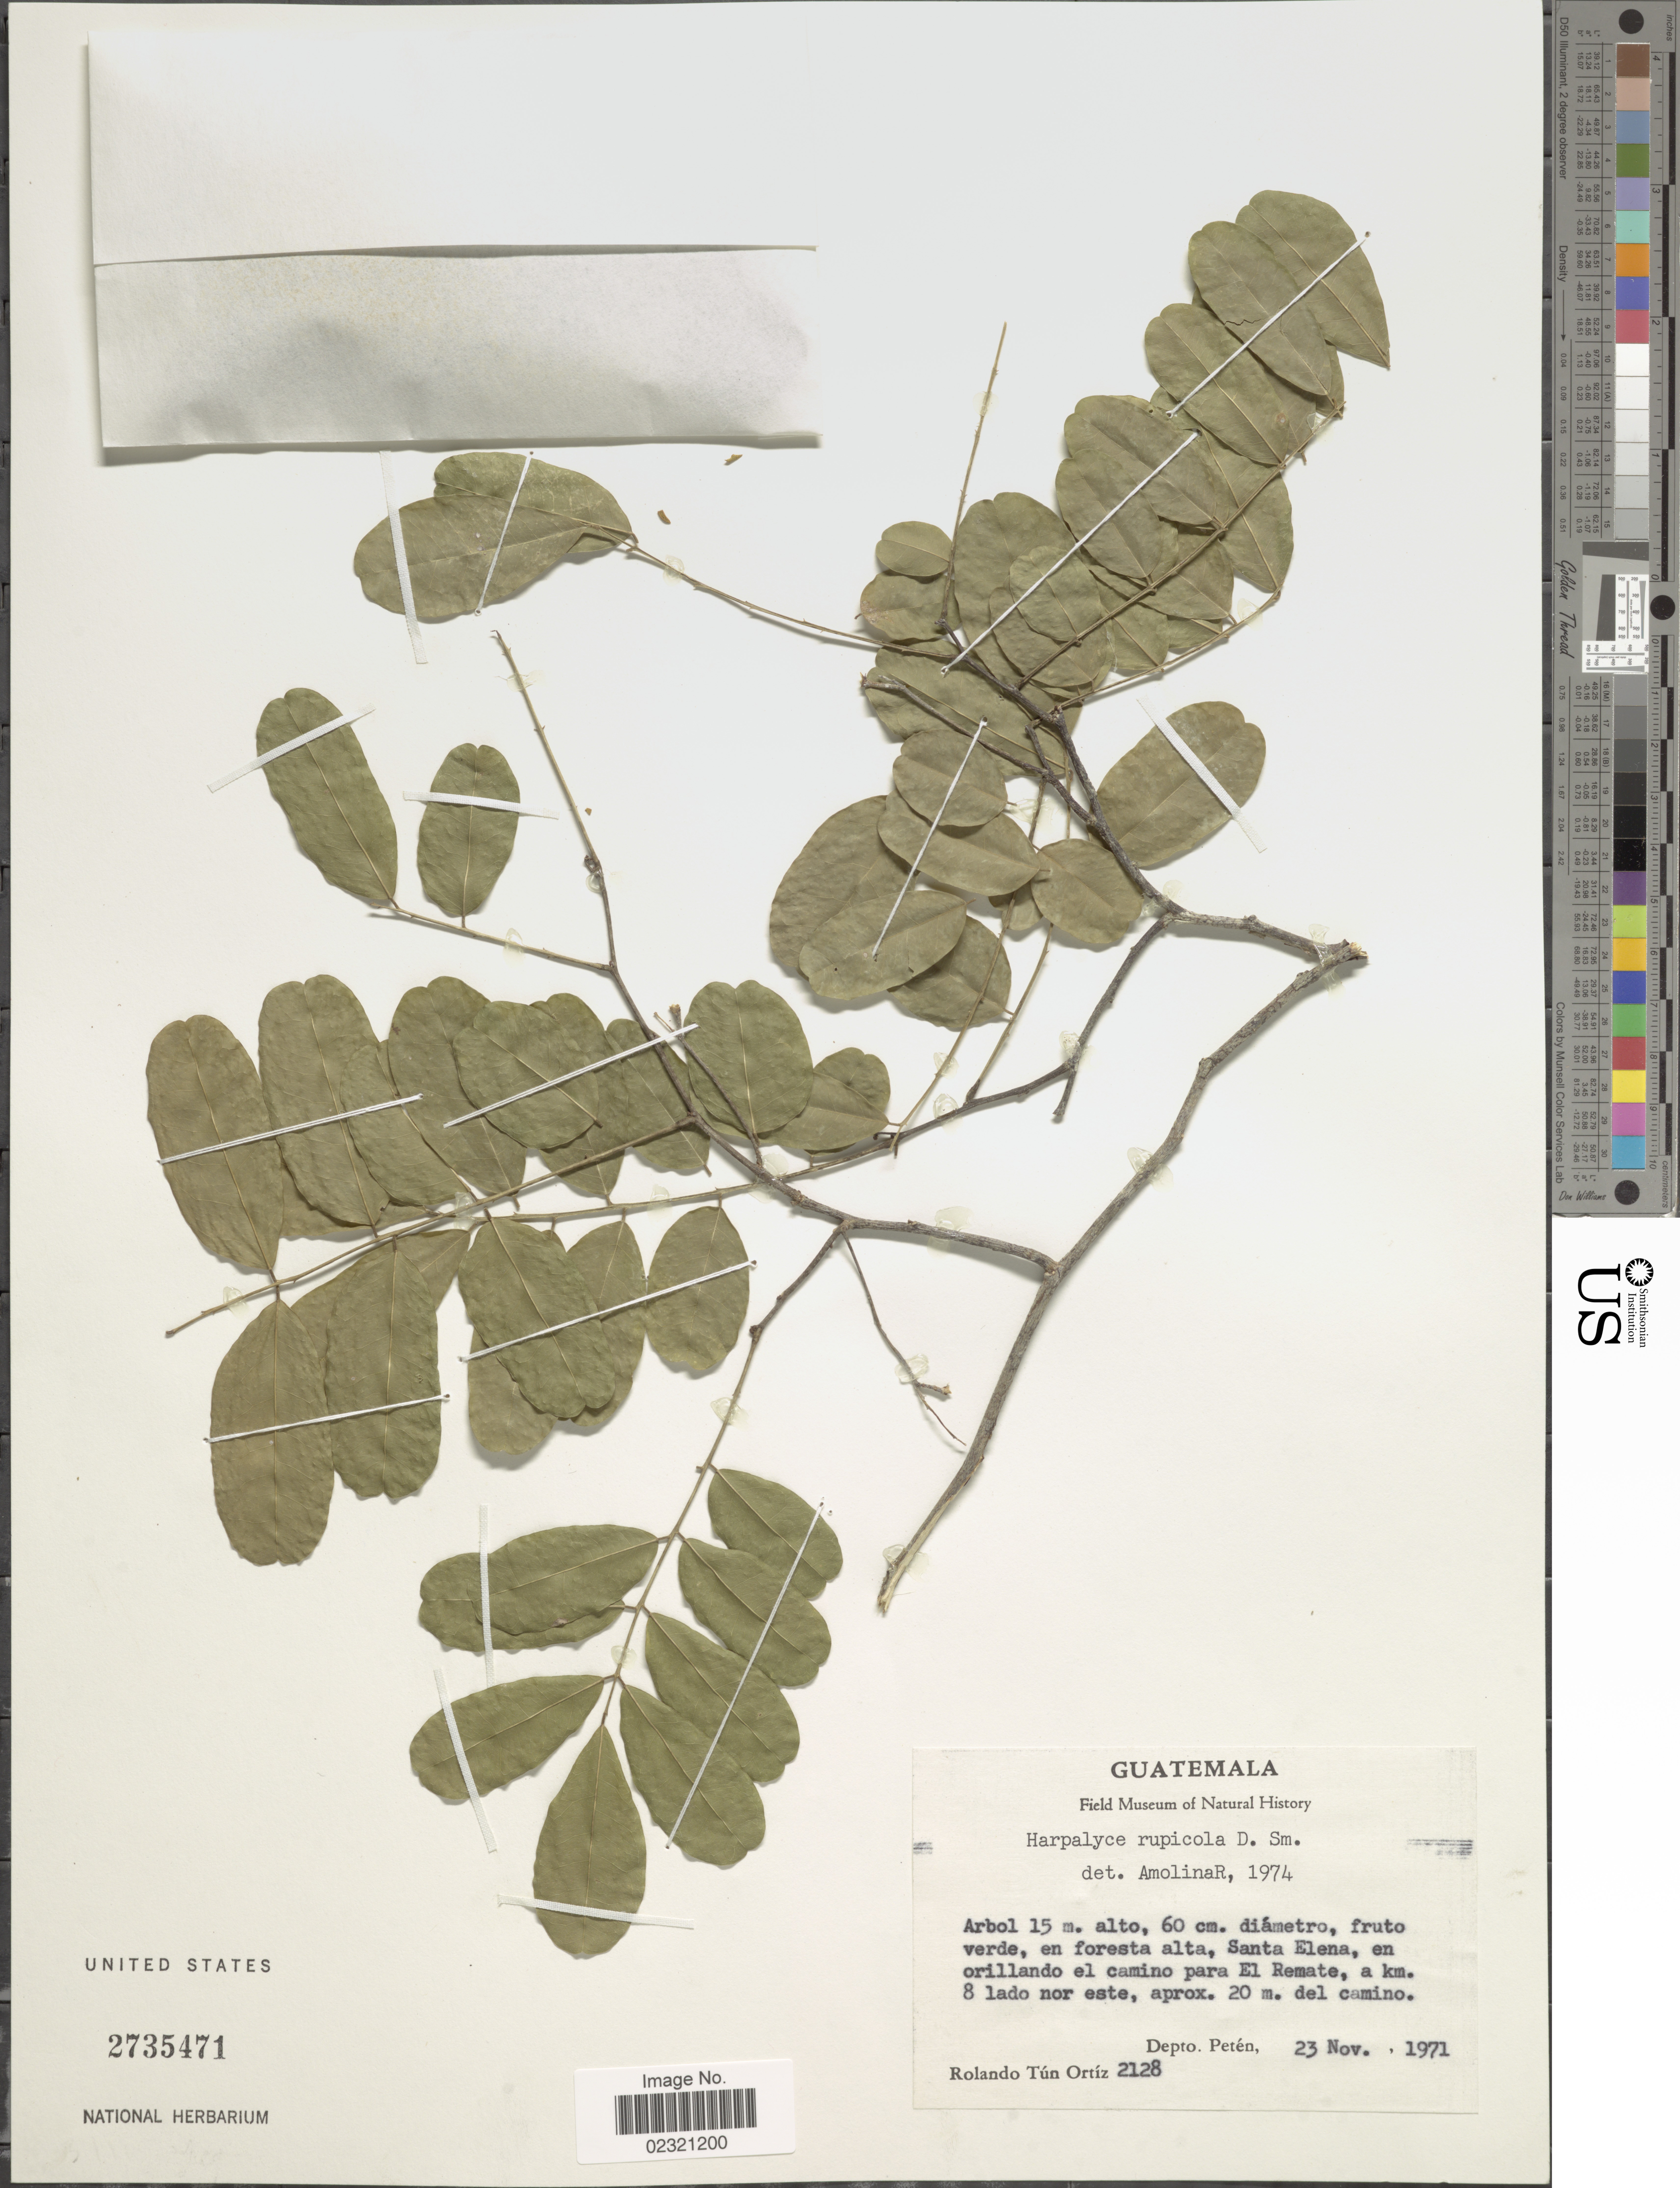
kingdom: Plantae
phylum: Tracheophyta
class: Magnoliopsida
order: Fabales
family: Fabaceae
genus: Harpalyce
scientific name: Harpalyce rupicola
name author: Donn. Sm.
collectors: R. T. Ortíz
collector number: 2128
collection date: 1971-11-23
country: Guatemala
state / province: El Petén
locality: Santa Elena, en orillando el camino para El Remate a km 8 lado nor este aprox. 20 m del camino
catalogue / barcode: US 2735471